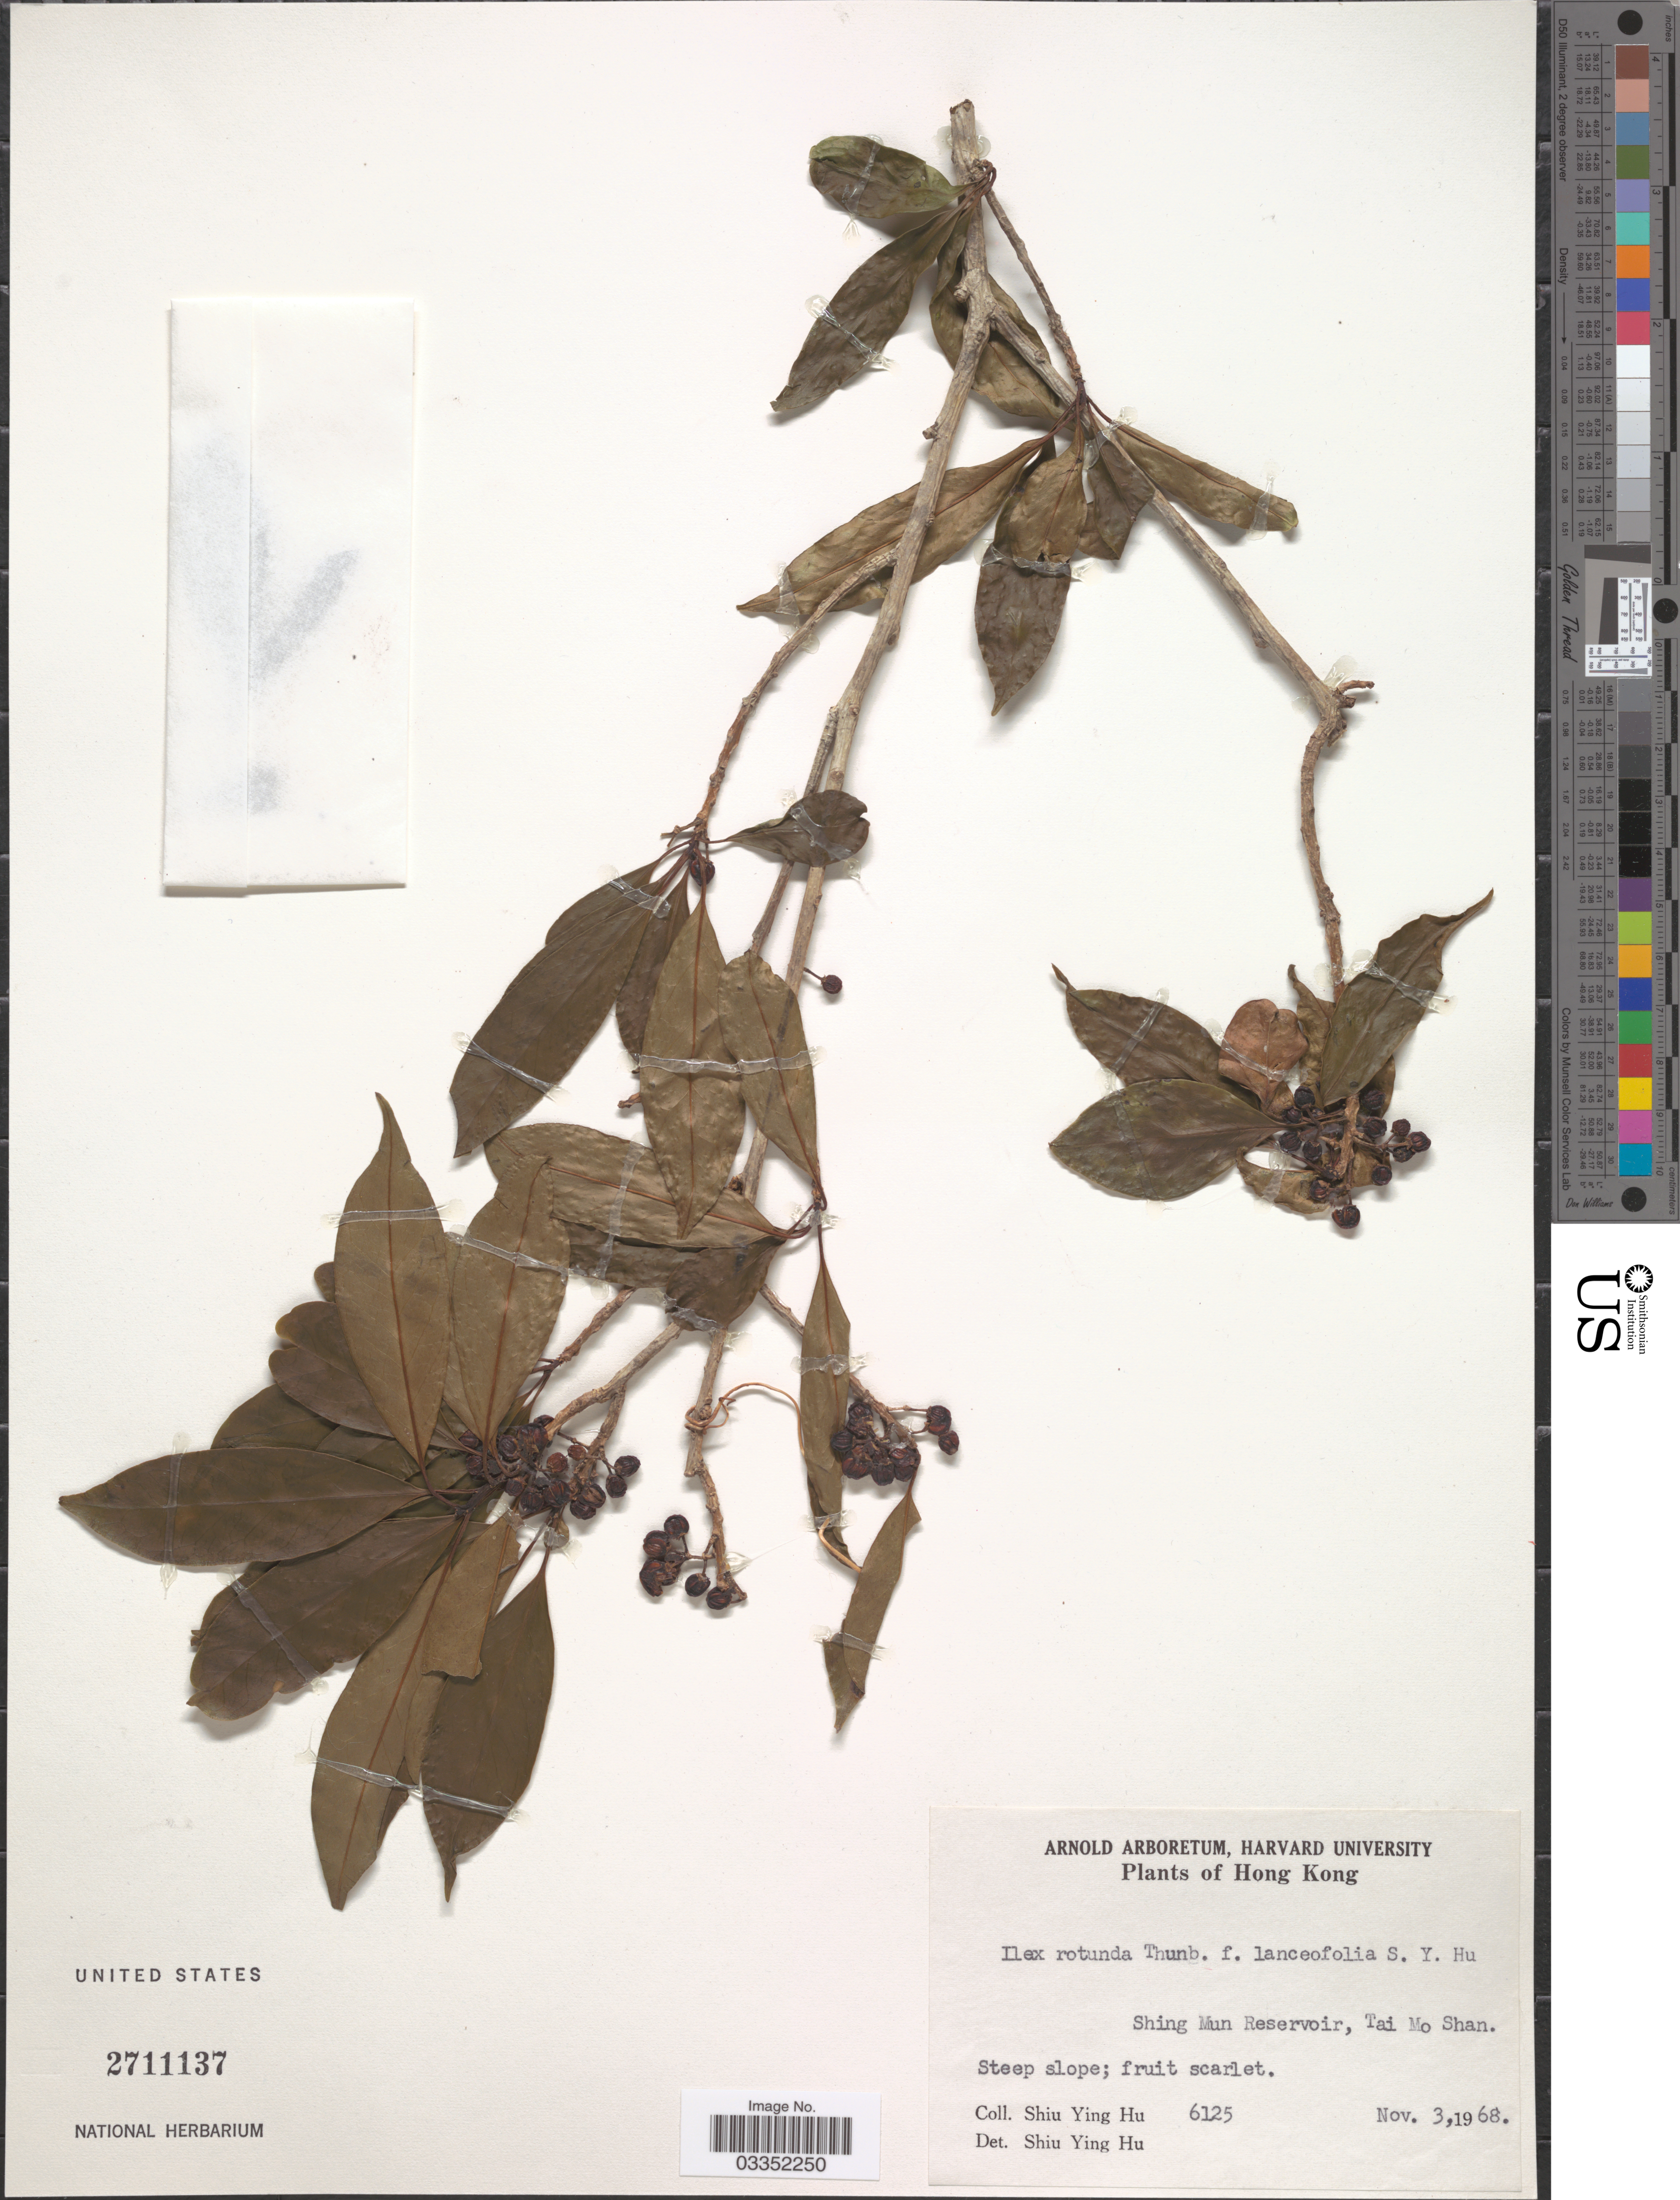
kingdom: Plantae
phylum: Tracheophyta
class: Magnoliopsida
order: Aquifoliales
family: Aquifoliaceae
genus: Ilex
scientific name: Ilex rotunda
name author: Thunb.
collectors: S. Y. Hu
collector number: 6125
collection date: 1968-11-03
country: China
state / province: Hong Kong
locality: Shing Mun Reservoir, Tai Mo Shan.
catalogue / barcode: US 2711137